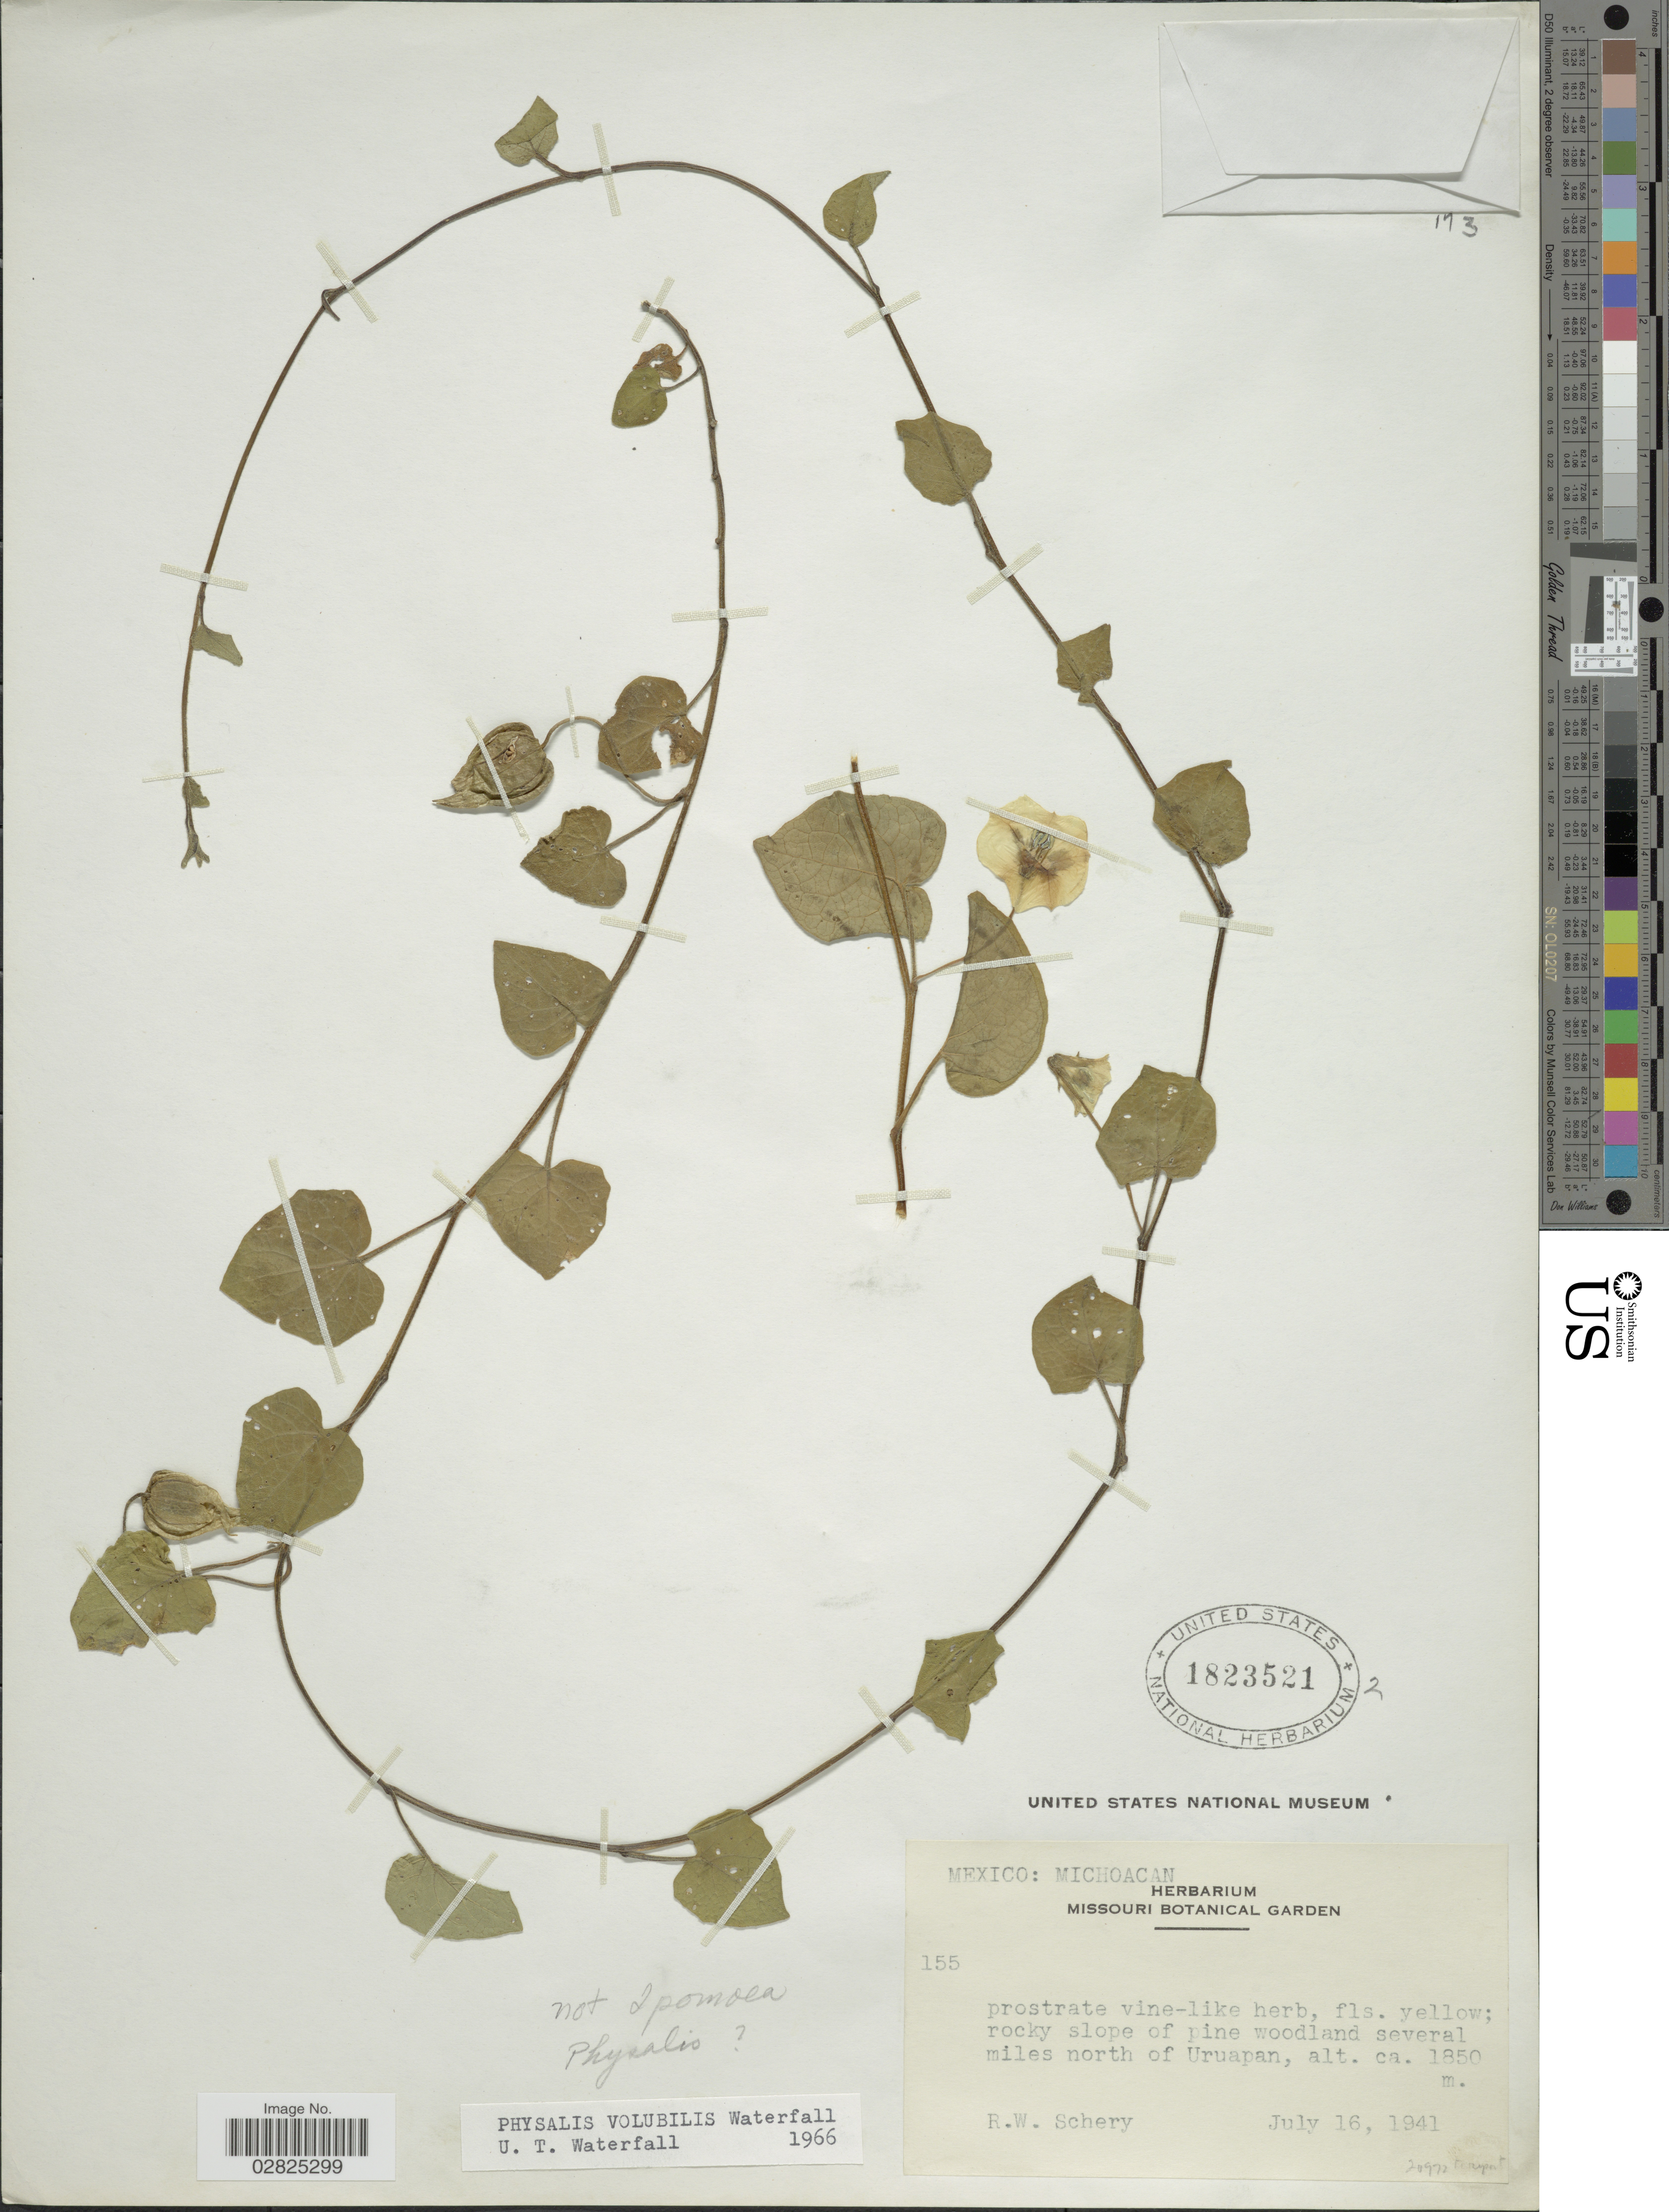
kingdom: Plantae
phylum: Tracheophyta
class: Magnoliopsida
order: Solanales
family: Solanaceae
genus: Physalis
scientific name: Physalis volubilis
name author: Waterf.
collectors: R. Shery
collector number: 155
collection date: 1941-07-16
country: Mexico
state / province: Michoacán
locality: Rocky slope of pine woodland several miles north of Uruapan.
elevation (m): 1850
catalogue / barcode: US 1823521